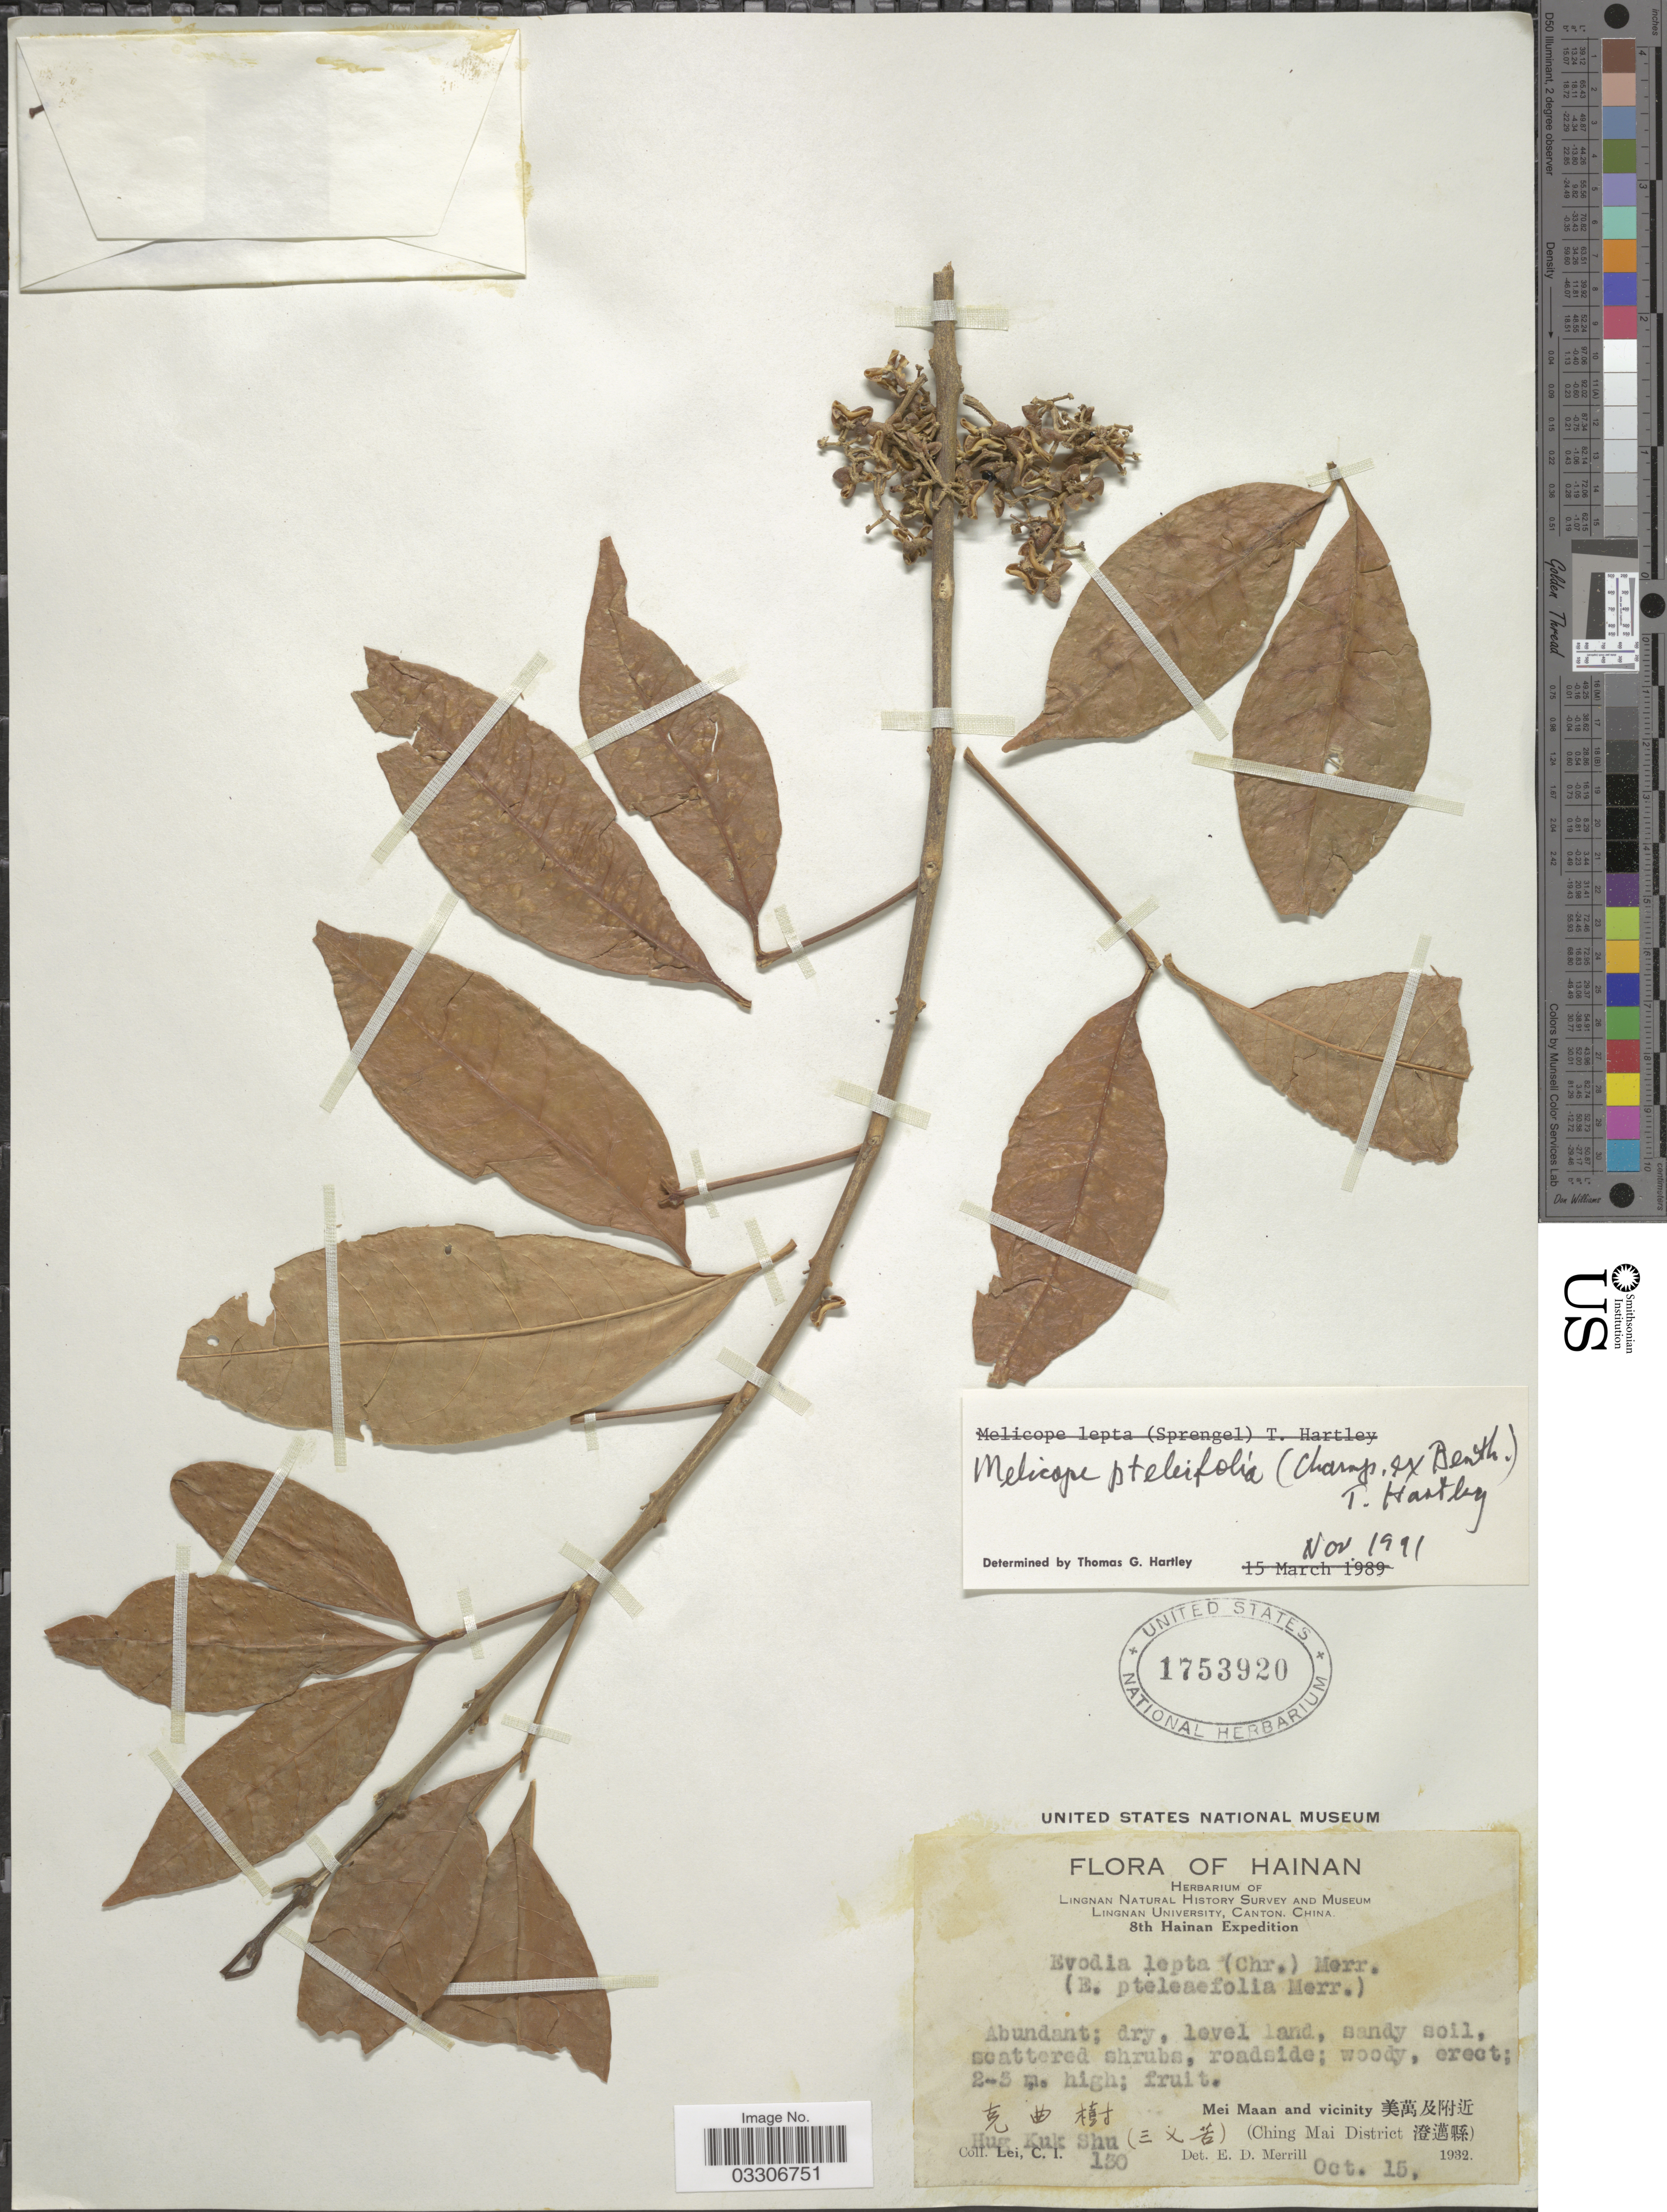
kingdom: Plantae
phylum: Tracheophyta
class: Magnoliopsida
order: Sapindales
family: Rutaceae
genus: Melicope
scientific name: Melicope pteleifolia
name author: (Champ. ex Benth.) T.G. Hartley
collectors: C. I. Lei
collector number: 130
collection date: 1932-10-15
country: China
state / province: Hainan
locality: MMaan and vicinity (Ching Mai District). Hug Kuk Shu.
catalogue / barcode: US 1753920